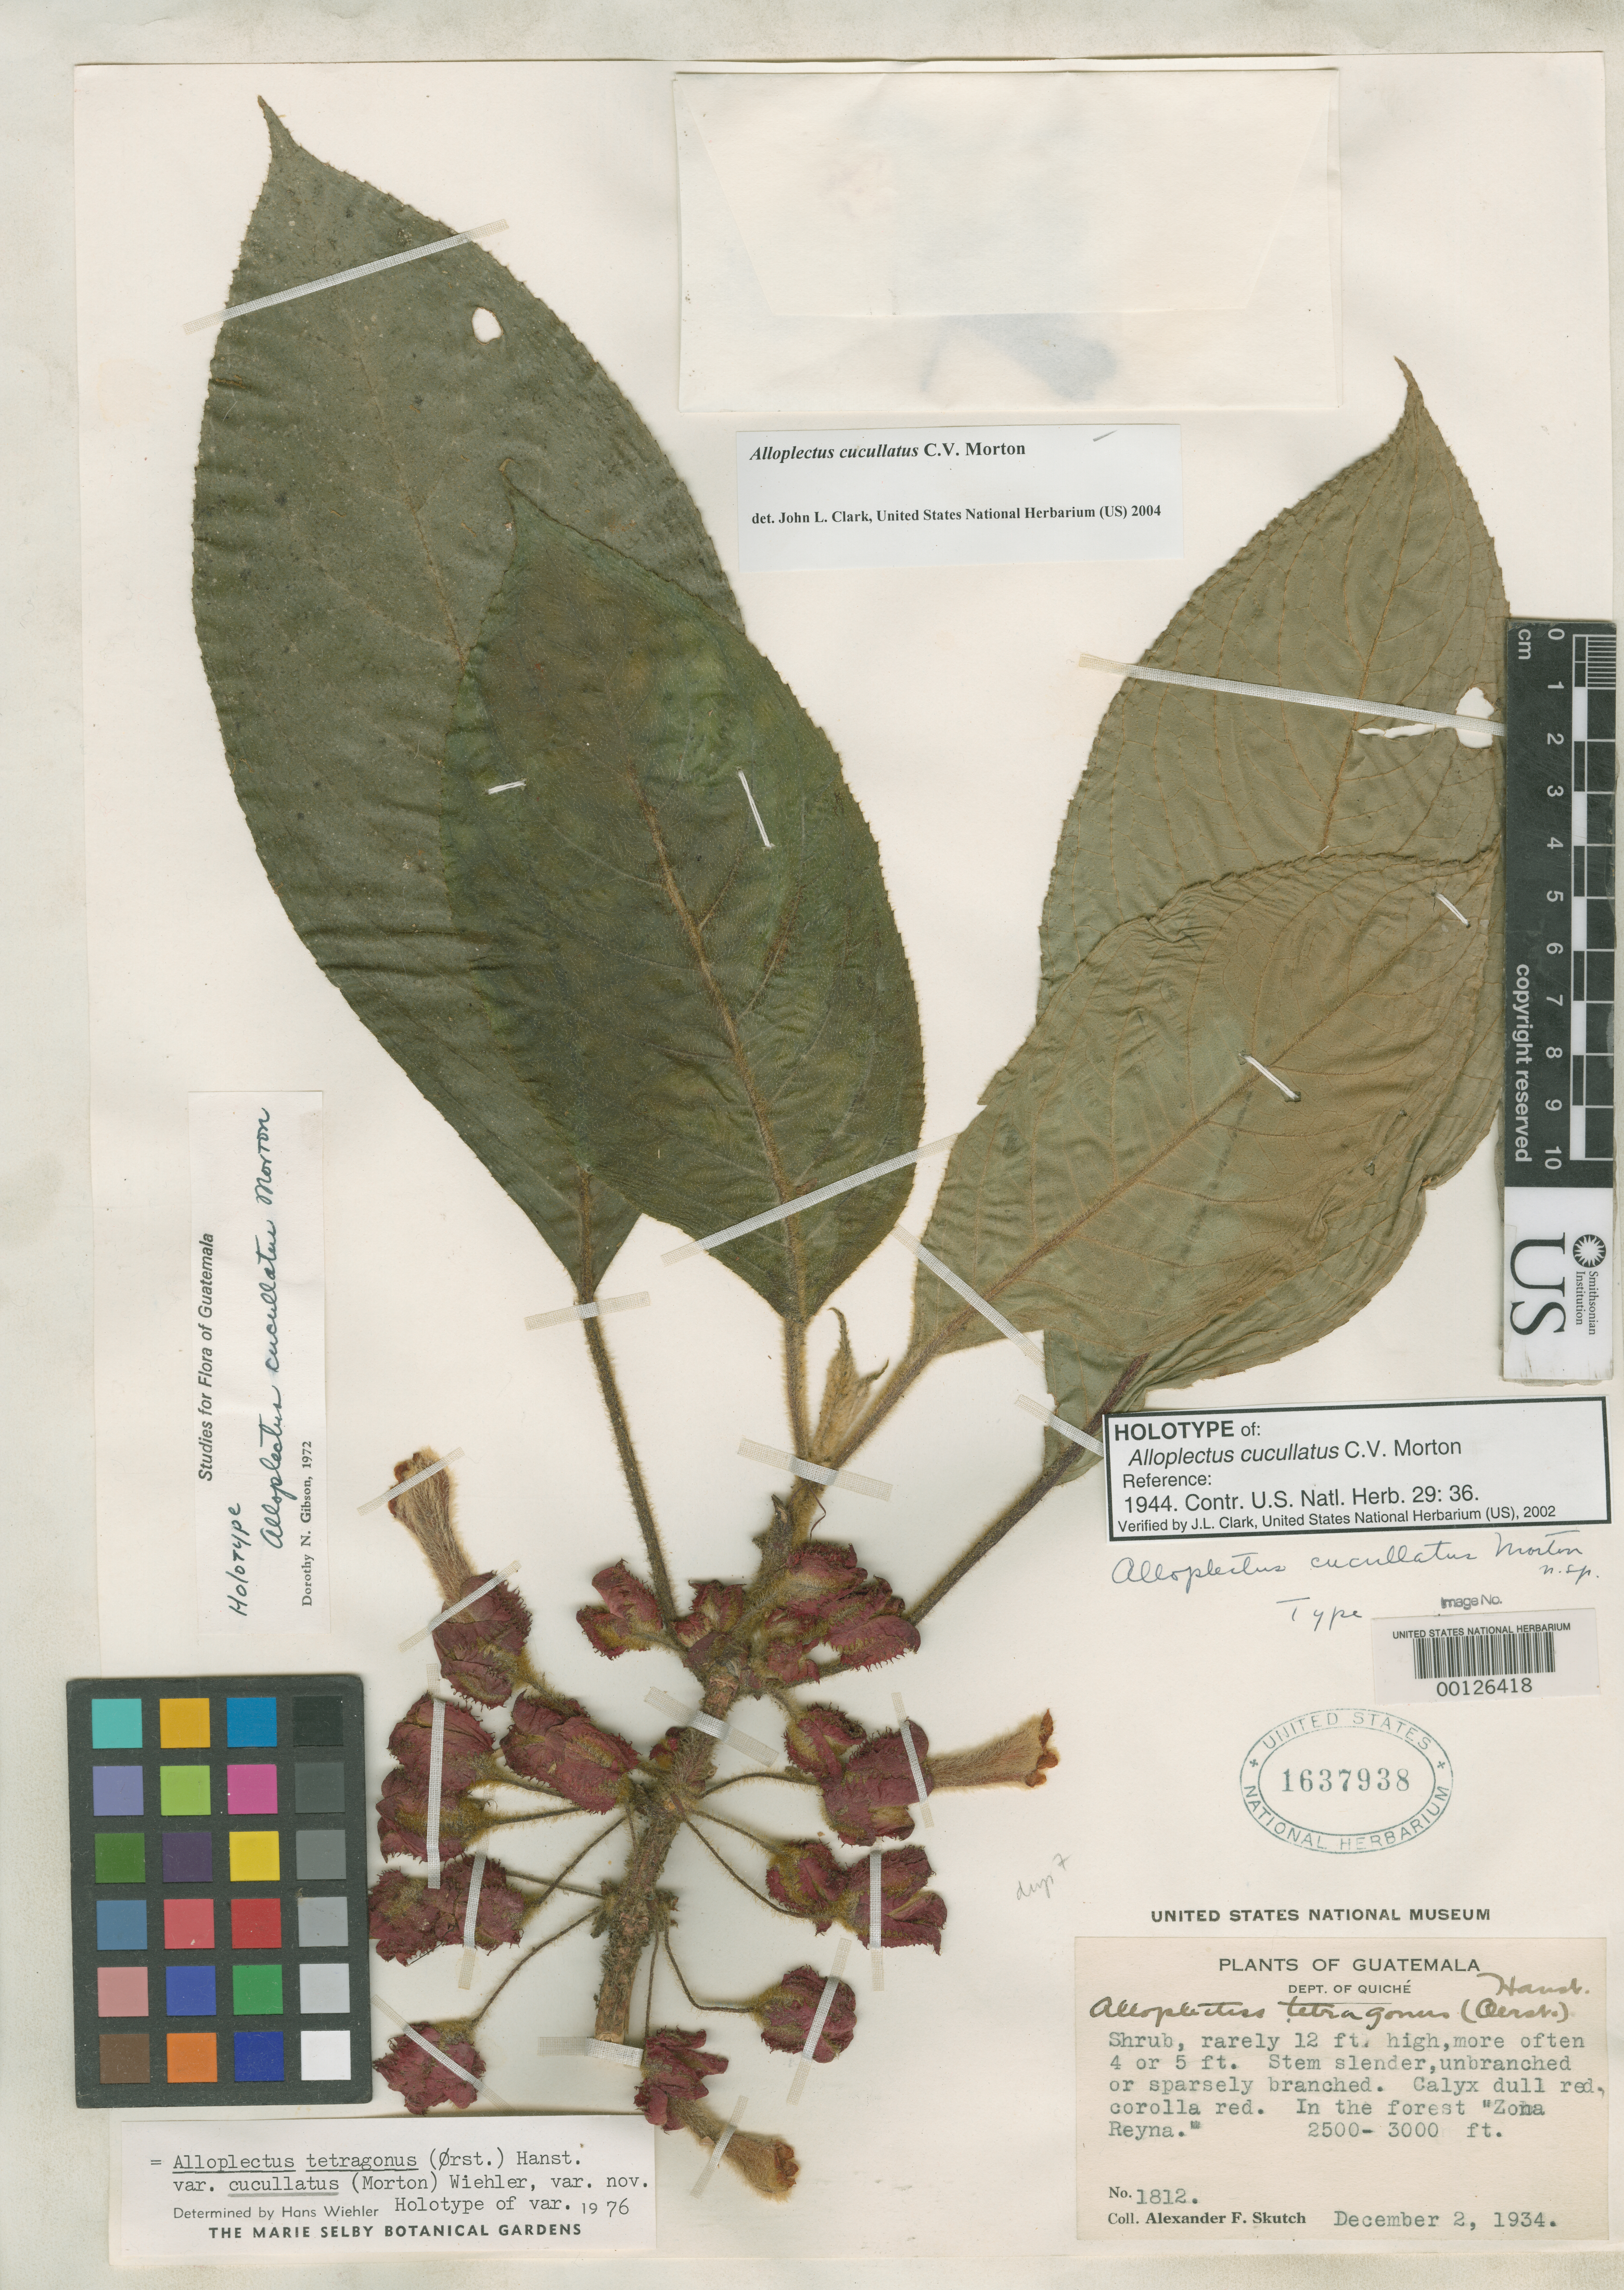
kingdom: Plantae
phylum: Tracheophyta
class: Magnoliopsida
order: Lamiales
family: Gesneriaceae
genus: Alloplectus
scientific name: Alloplectus cucullatus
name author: C.V. Morton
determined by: Clark, J. L., (SEL), The Marie Selby Botanical Garden (UNITED STATES)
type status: Holotype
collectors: A. F. Skutch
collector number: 1812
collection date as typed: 02 Dec 1934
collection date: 1934-12-02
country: Guatemala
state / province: El Quiché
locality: Zona Reyna.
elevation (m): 762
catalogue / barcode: US 1637938